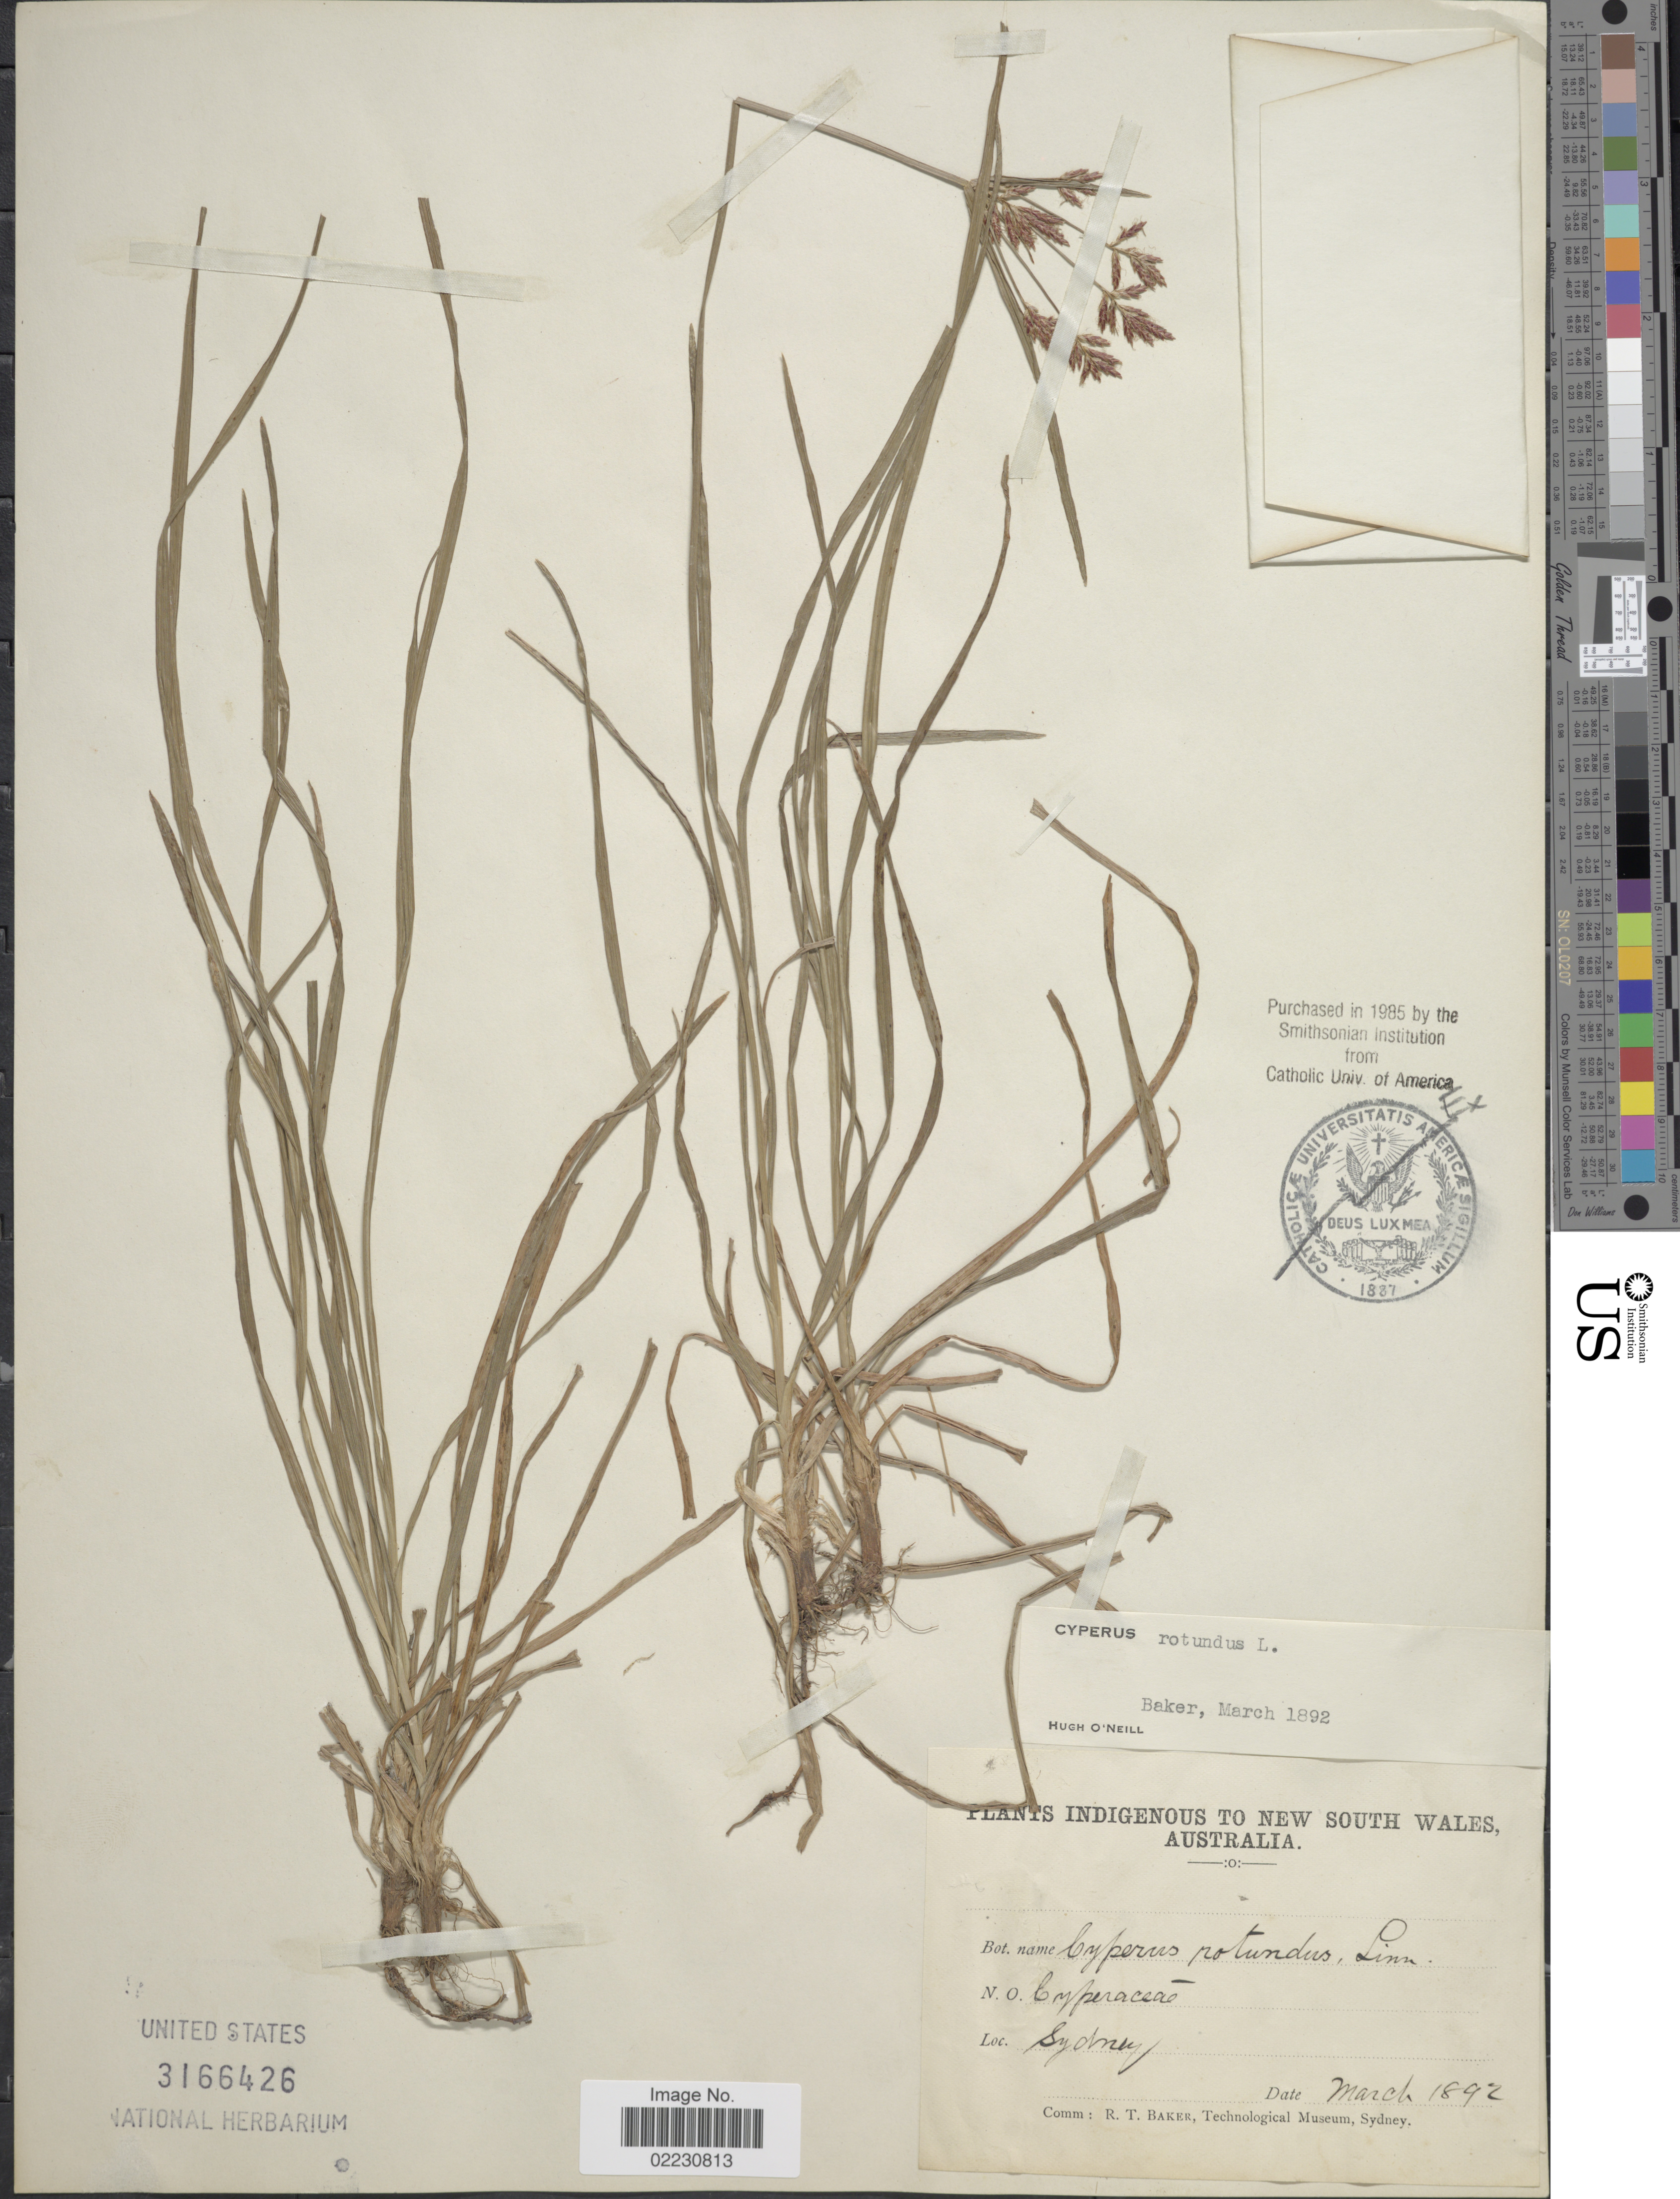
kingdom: Plantae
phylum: Tracheophyta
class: Liliopsida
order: Poales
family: Cyperaceae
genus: Cyperus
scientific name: Cyperus rotundus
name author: L.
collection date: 1892-03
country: Australia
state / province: New South Wales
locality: Sydney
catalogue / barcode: US 3166426